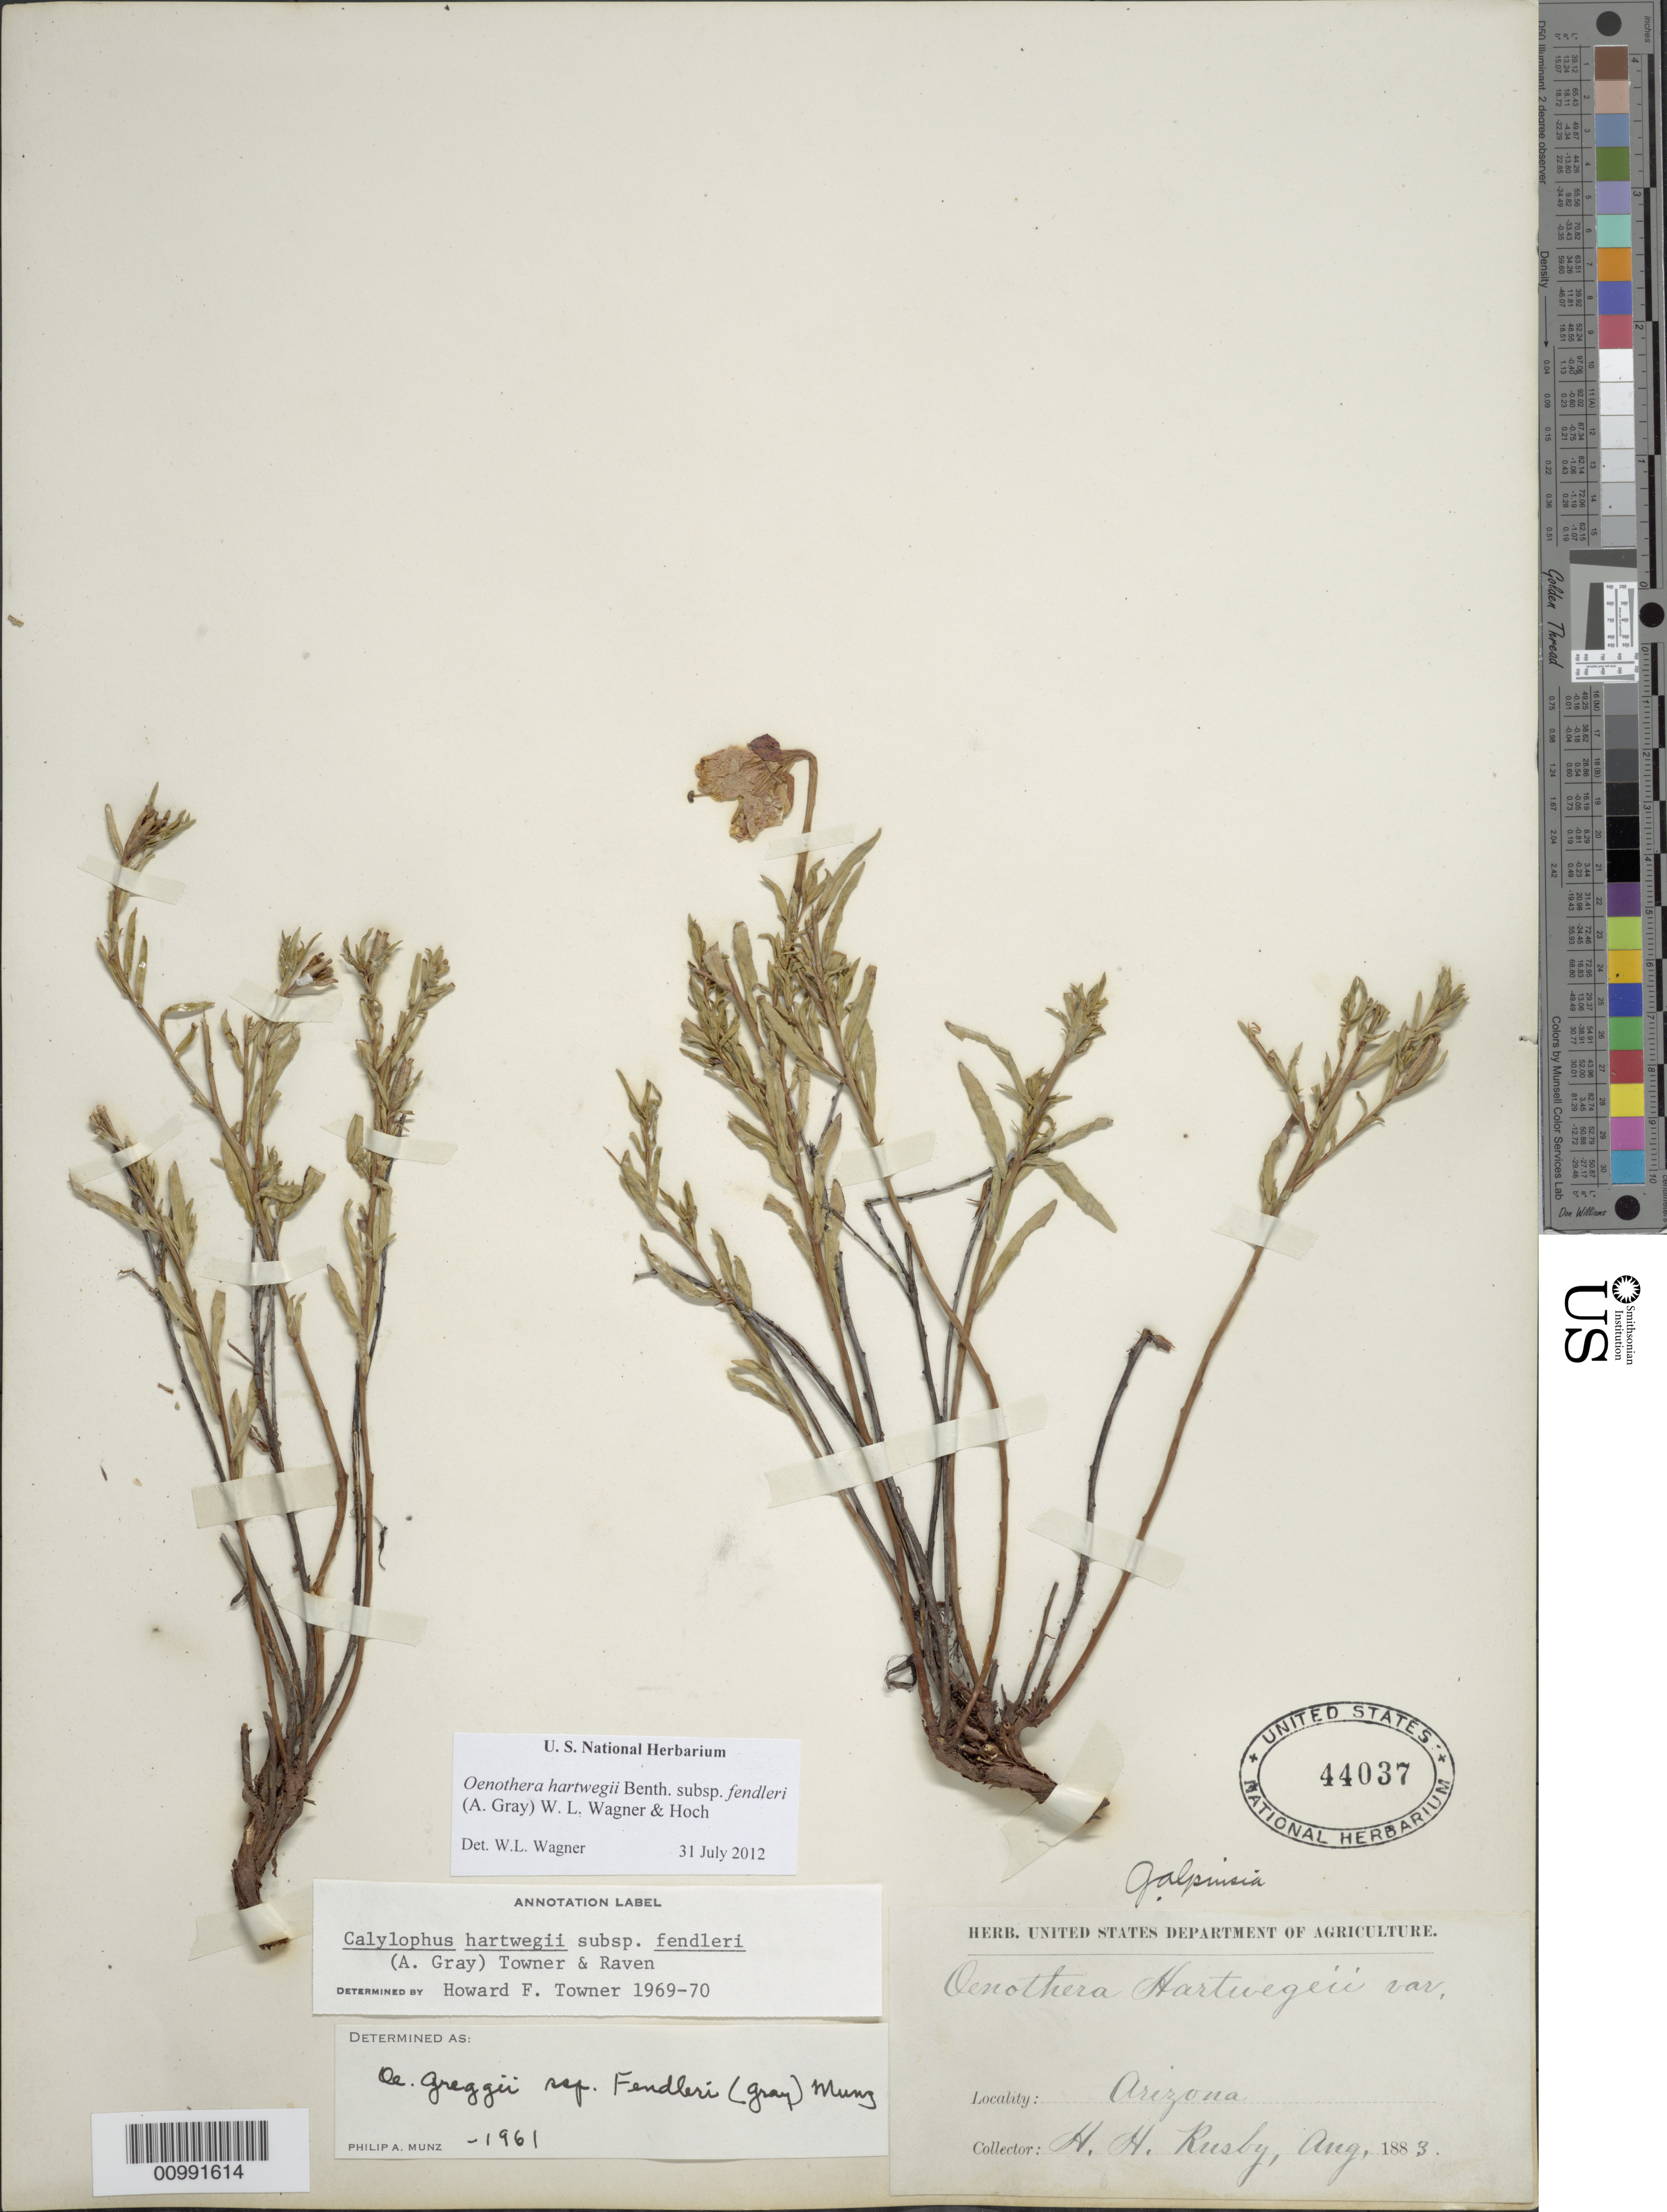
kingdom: Plantae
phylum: Tracheophyta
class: Magnoliopsida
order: Myrtales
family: Onagraceae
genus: Oenothera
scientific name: Oenothera hartwegii subsp. fendleri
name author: (A. Gray) W.L. Wagner & Hoch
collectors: H. H. Rusby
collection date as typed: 1883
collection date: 1883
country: United States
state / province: Arizona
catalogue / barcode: US 44037